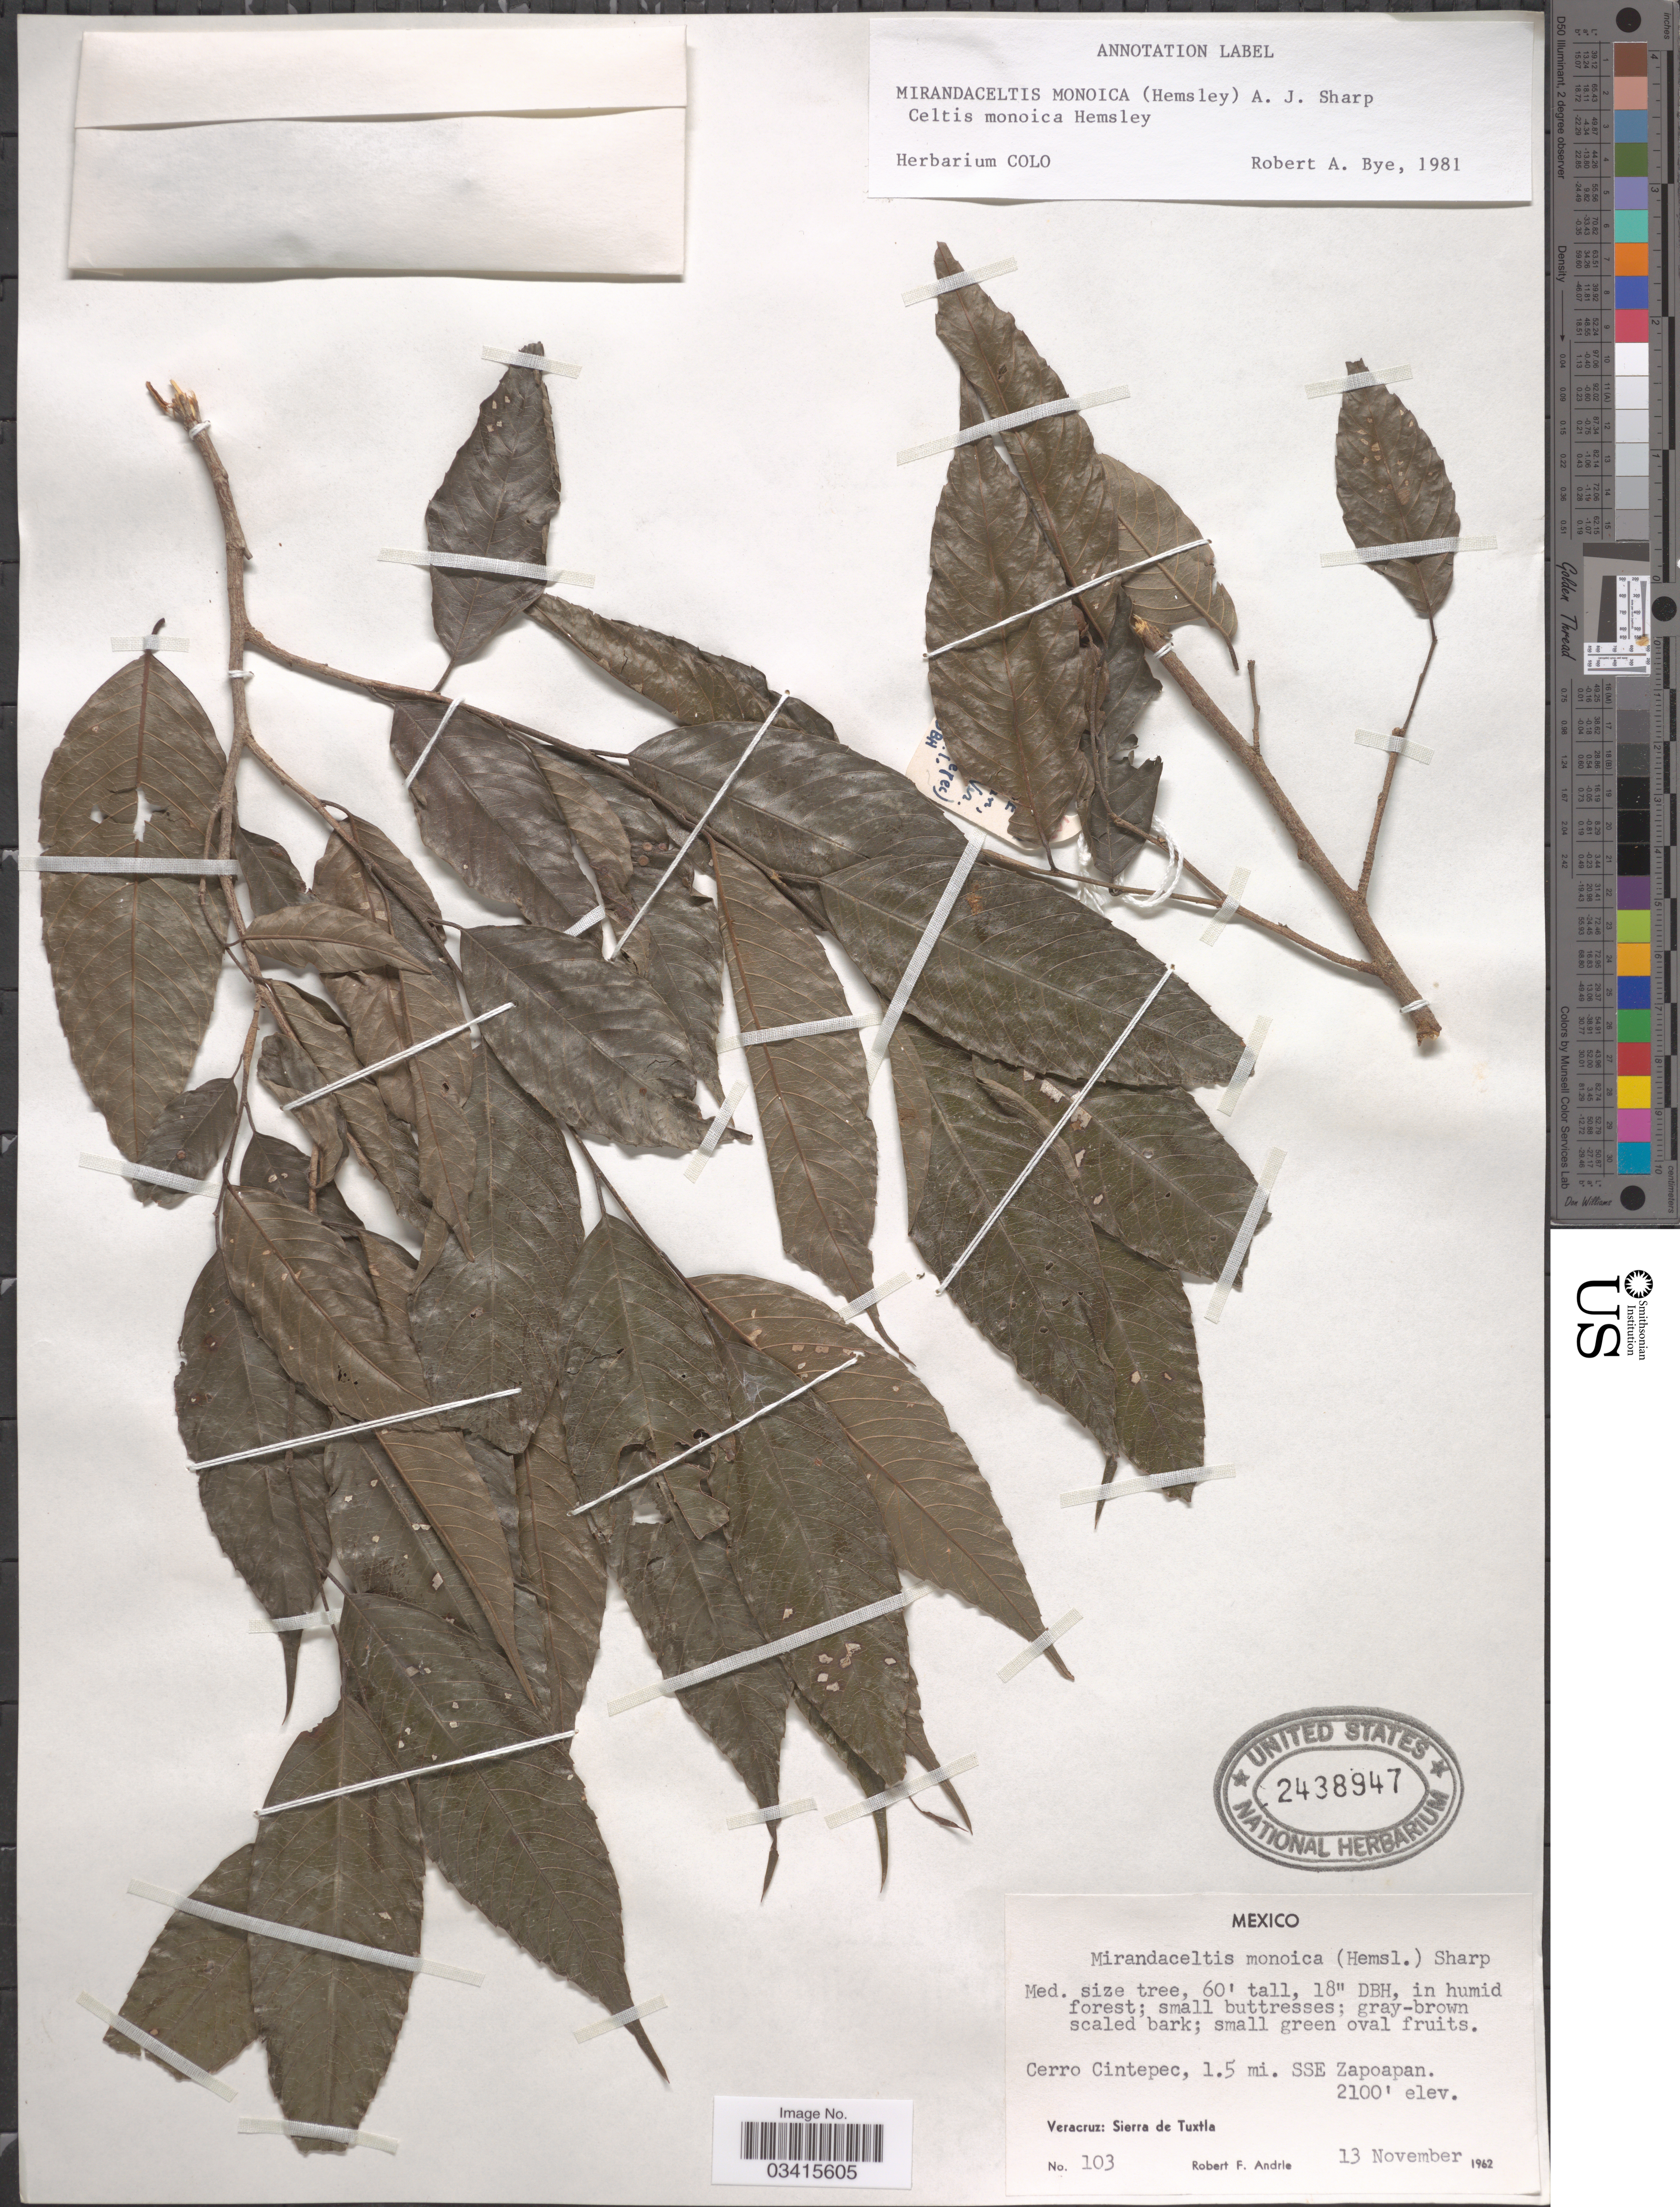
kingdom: Plantae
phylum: Tracheophyta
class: Magnoliopsida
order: Rosales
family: Cannabaceae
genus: Aphananthe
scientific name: Aphananthe monoica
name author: (Hemsl.) J.-F. Leroy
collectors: R. Andrle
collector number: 103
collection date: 1962-11-13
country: Mexico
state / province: Veracruz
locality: Cerro Cintepec, 1.5 mi. SSE Zapoapan. Veracruz: Sierra de Tuxtla.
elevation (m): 640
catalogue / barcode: US 2438947